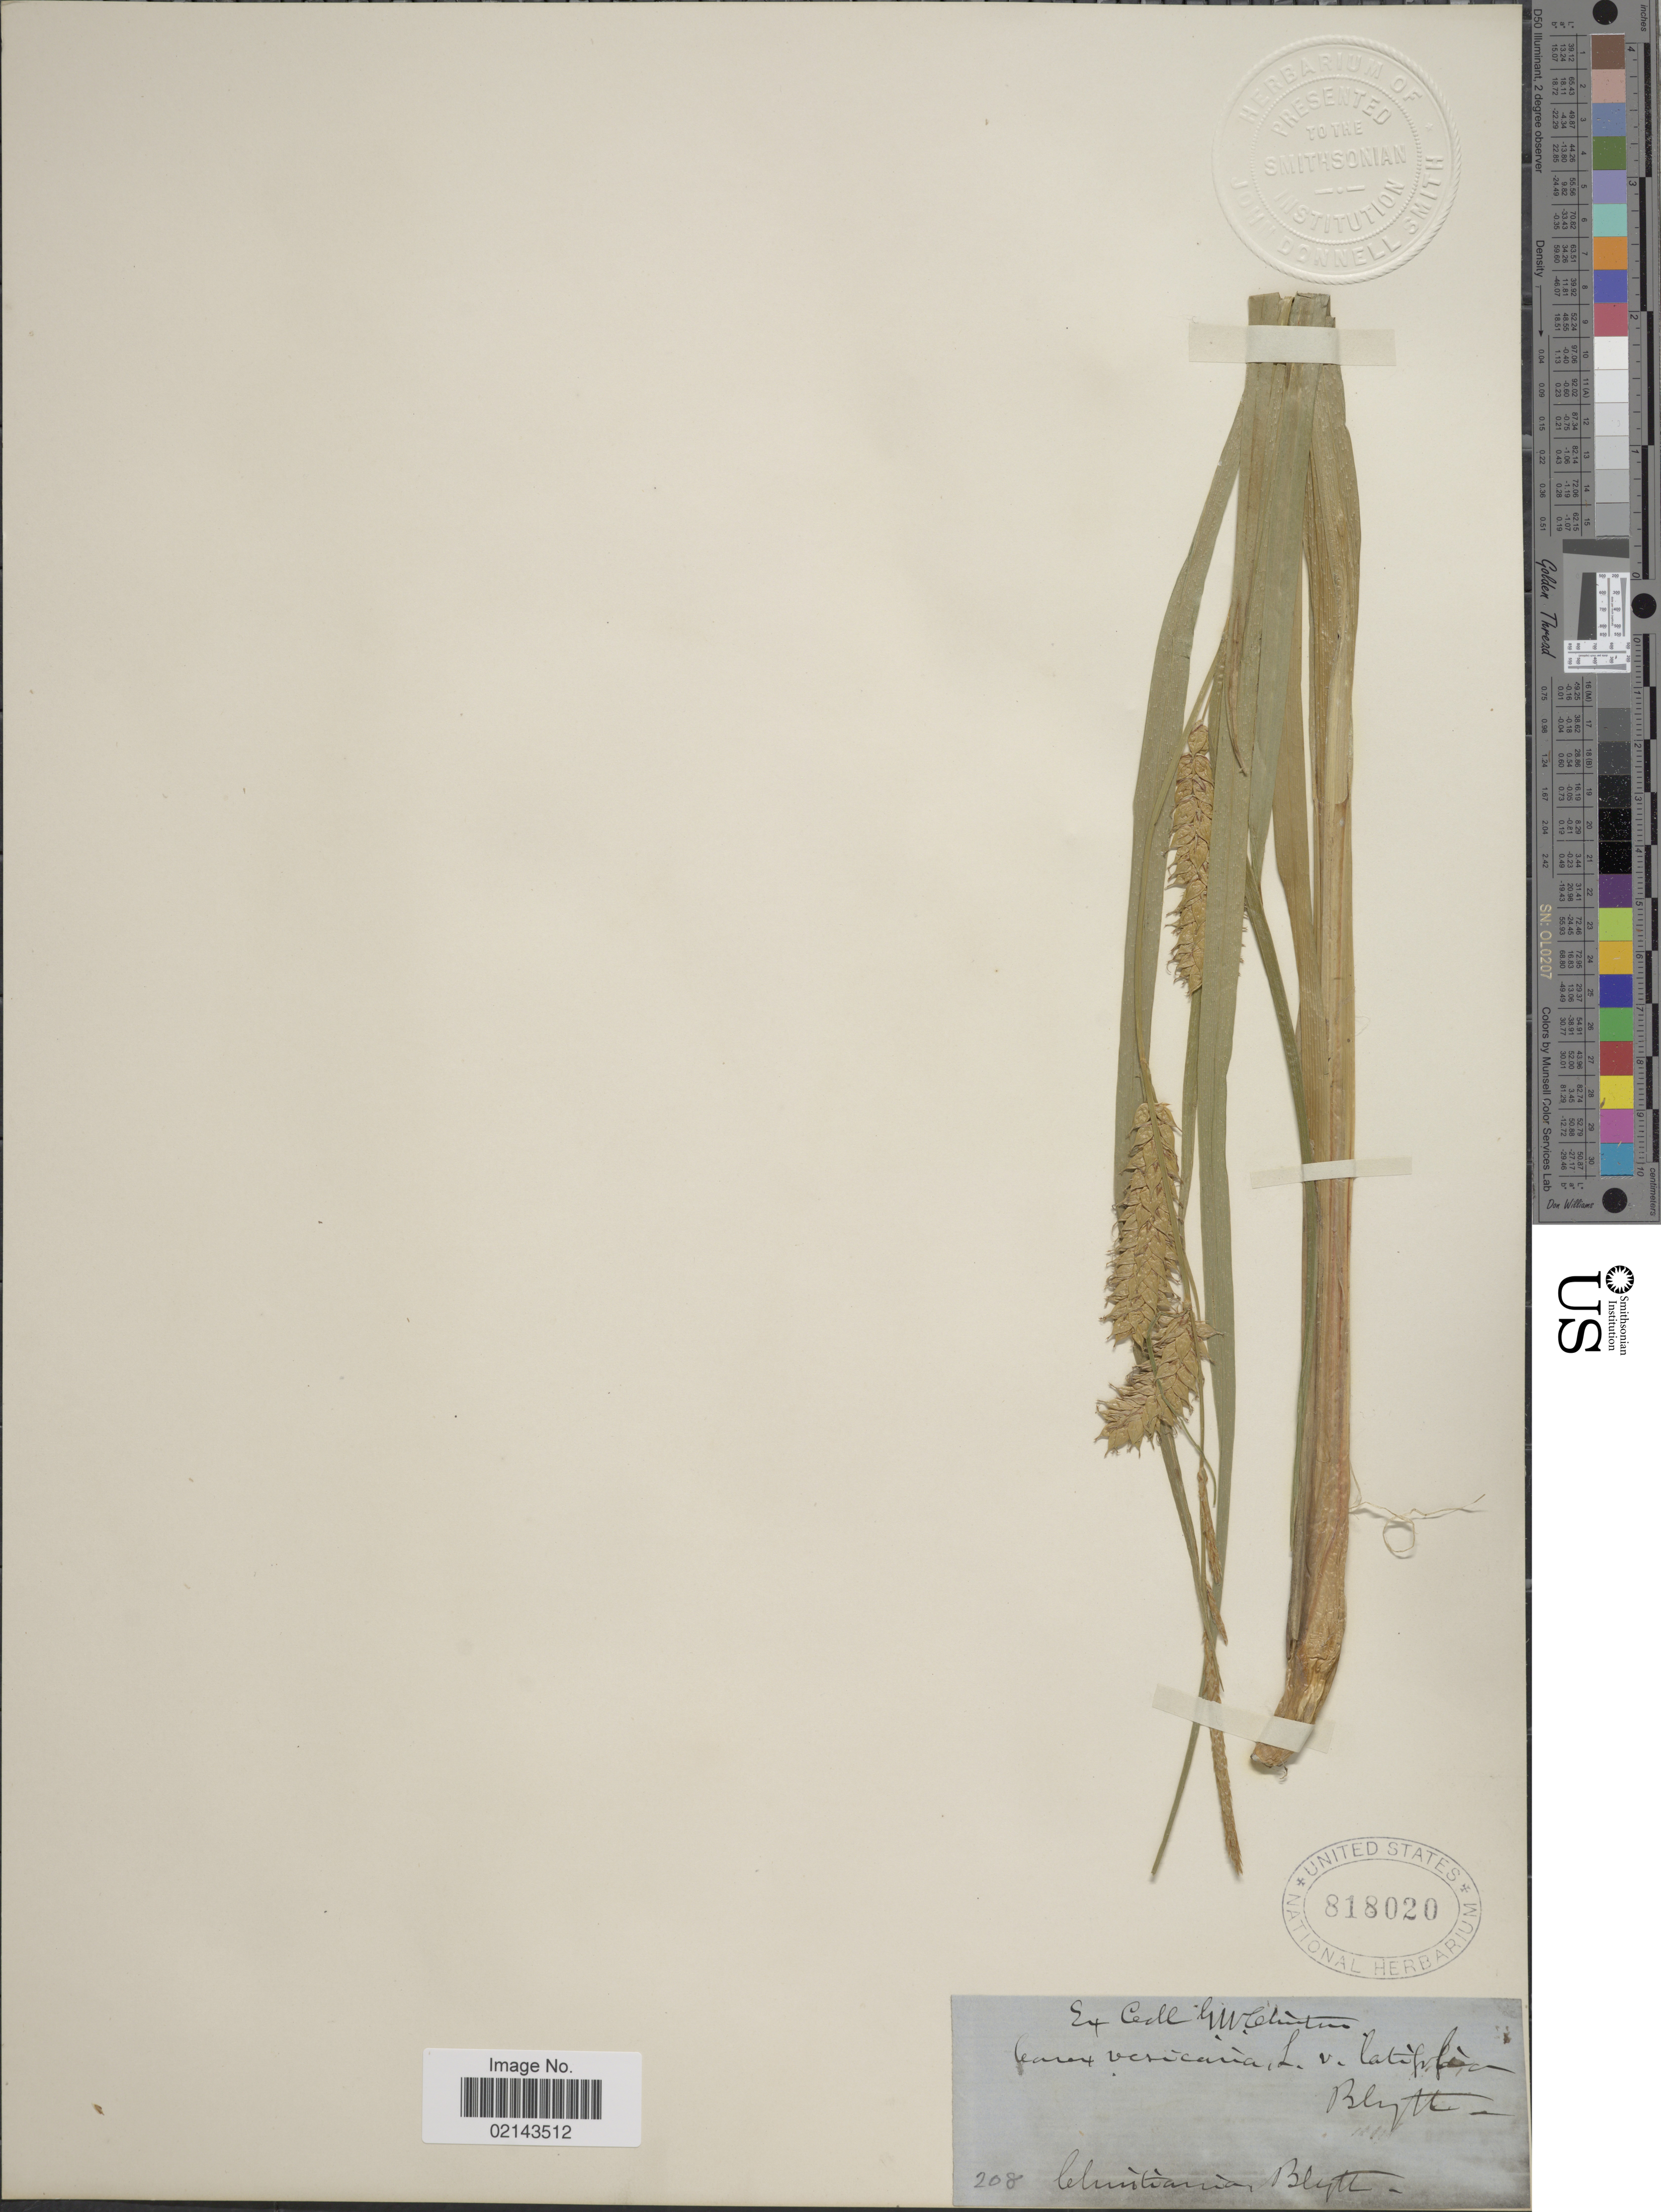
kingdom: Plantae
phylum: Tracheophyta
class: Liliopsida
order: Poales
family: Cyperaceae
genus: Carex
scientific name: Carex vesicaria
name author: L.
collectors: G. W. Clinton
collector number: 208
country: Norway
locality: Christiania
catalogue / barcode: US 818020